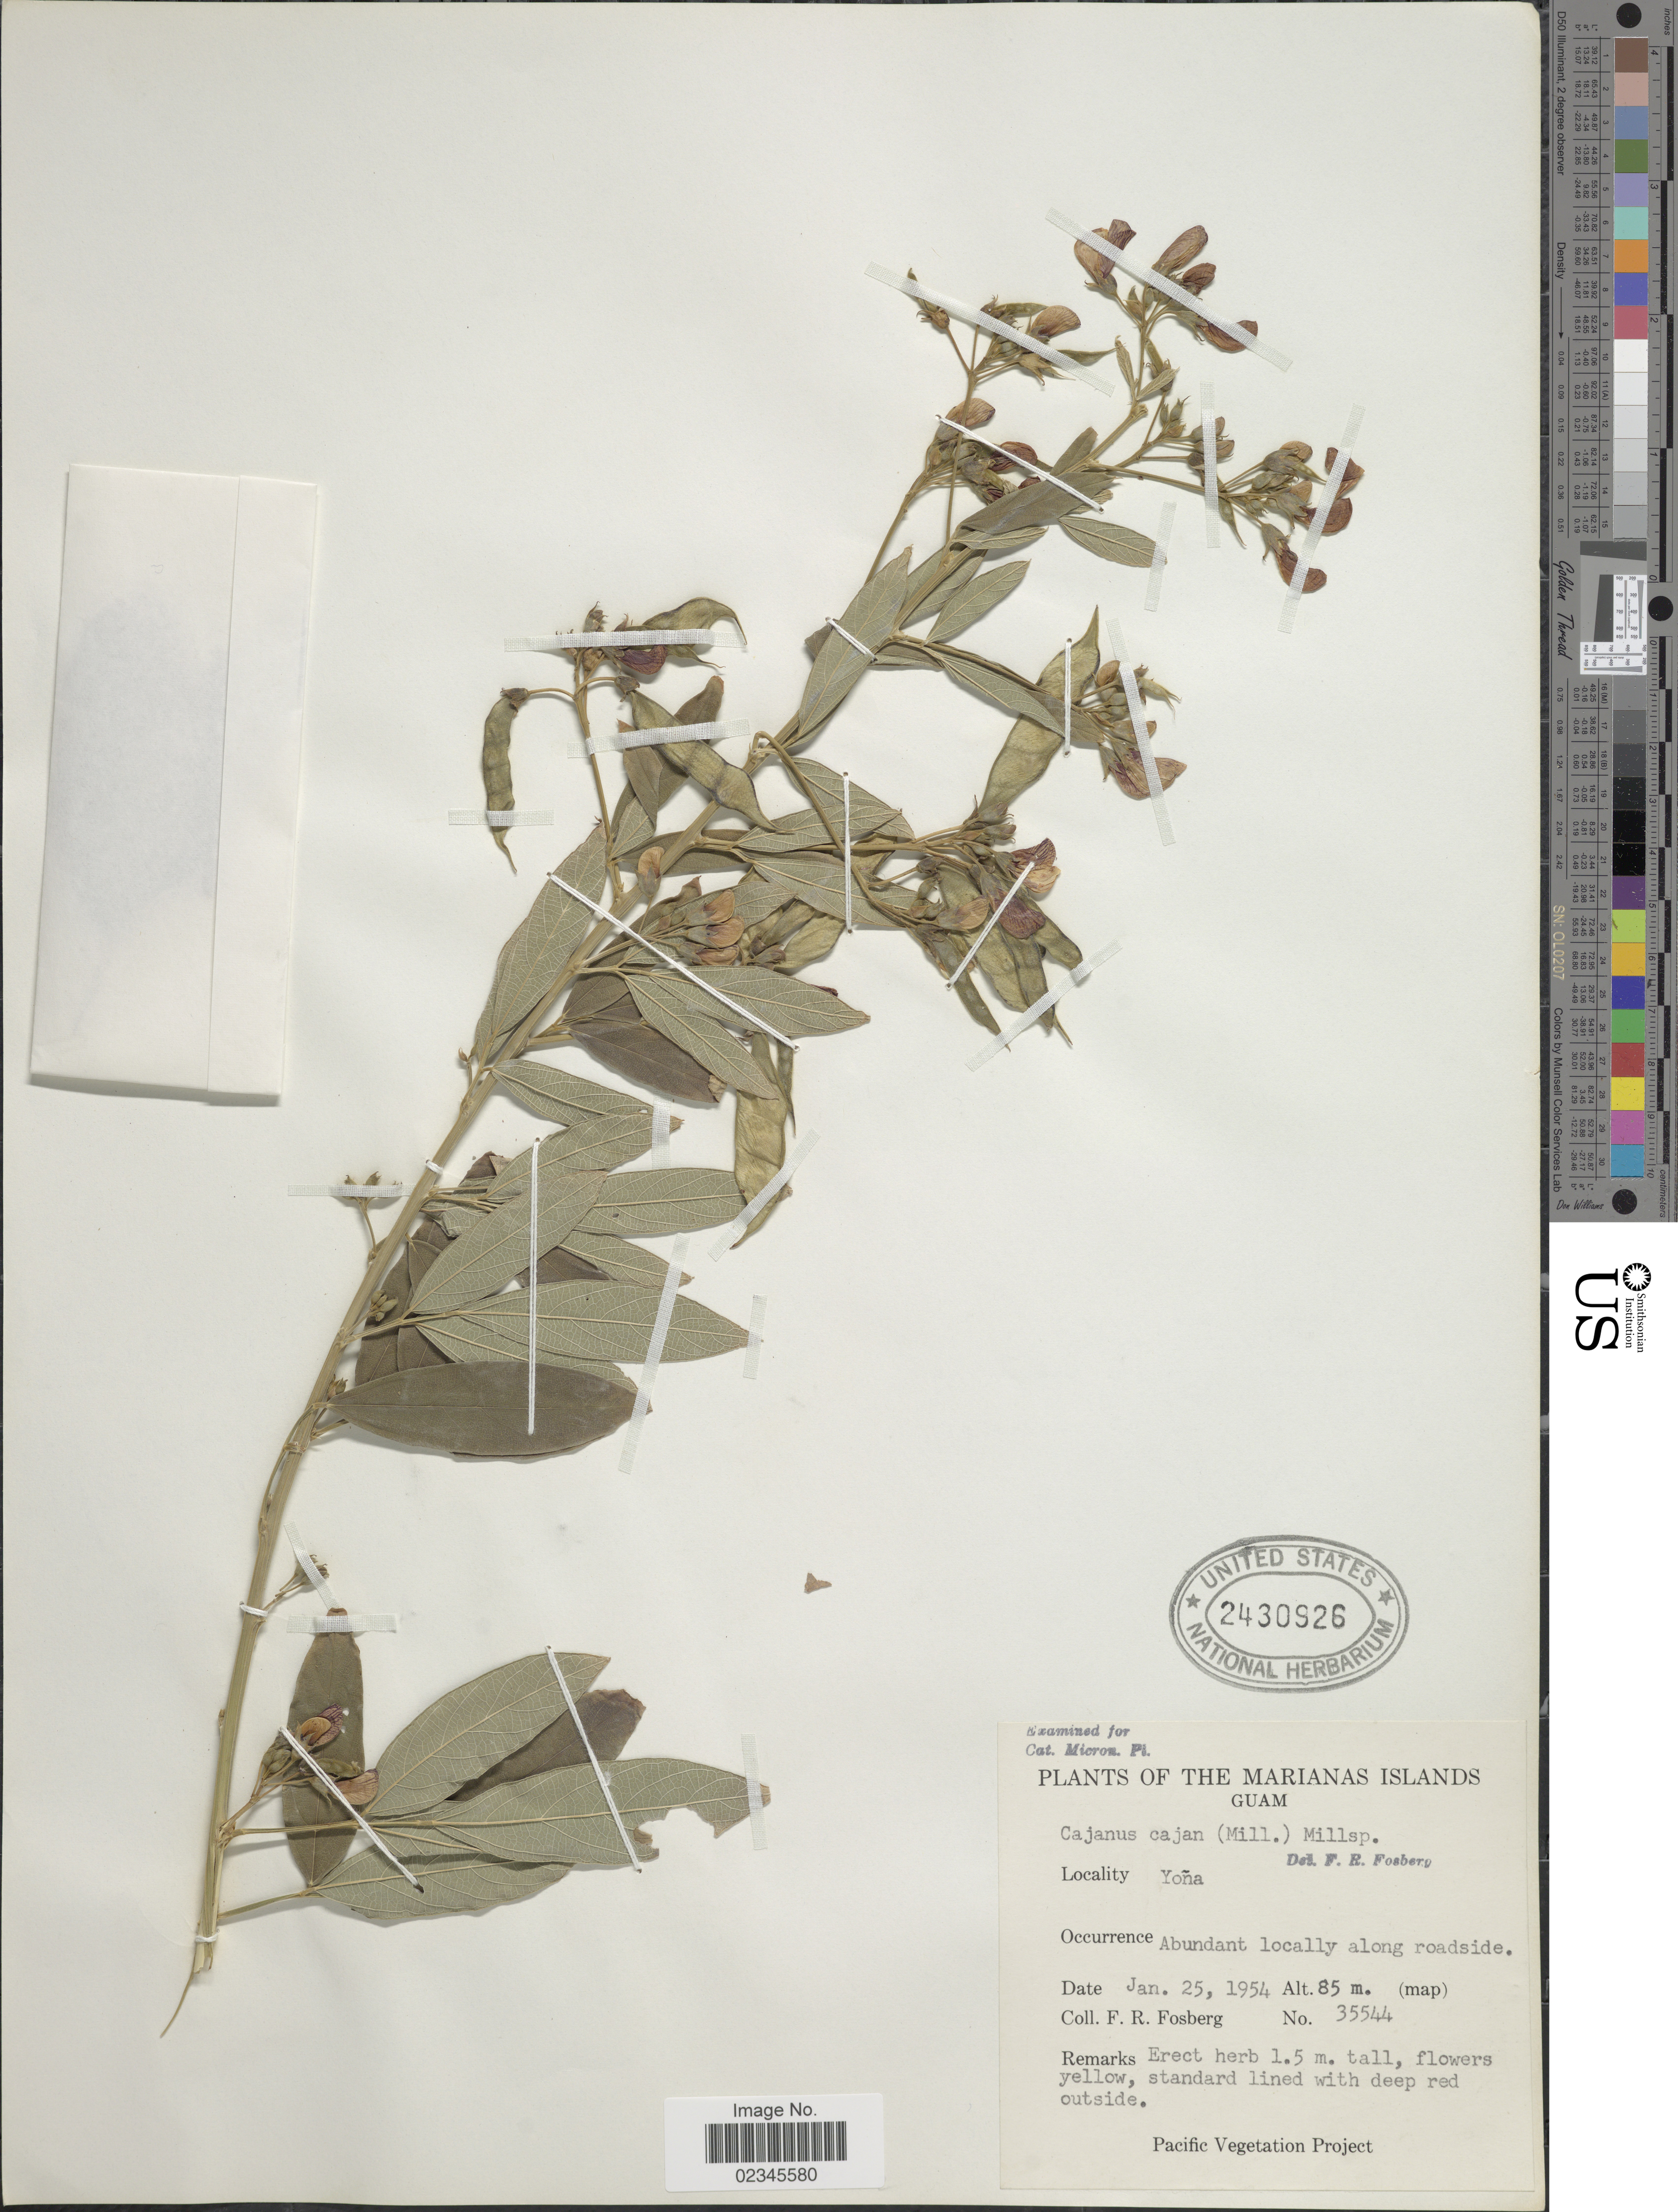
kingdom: Plantae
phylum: Tracheophyta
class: Magnoliopsida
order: Fabales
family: Fabaceae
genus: Cajanus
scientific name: Cajanus cajan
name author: (L.) Huth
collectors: F. R. Fosberg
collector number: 35544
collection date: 1954-01-25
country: Guam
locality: Marianas Islands. Yoña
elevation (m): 85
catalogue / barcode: US 2430926